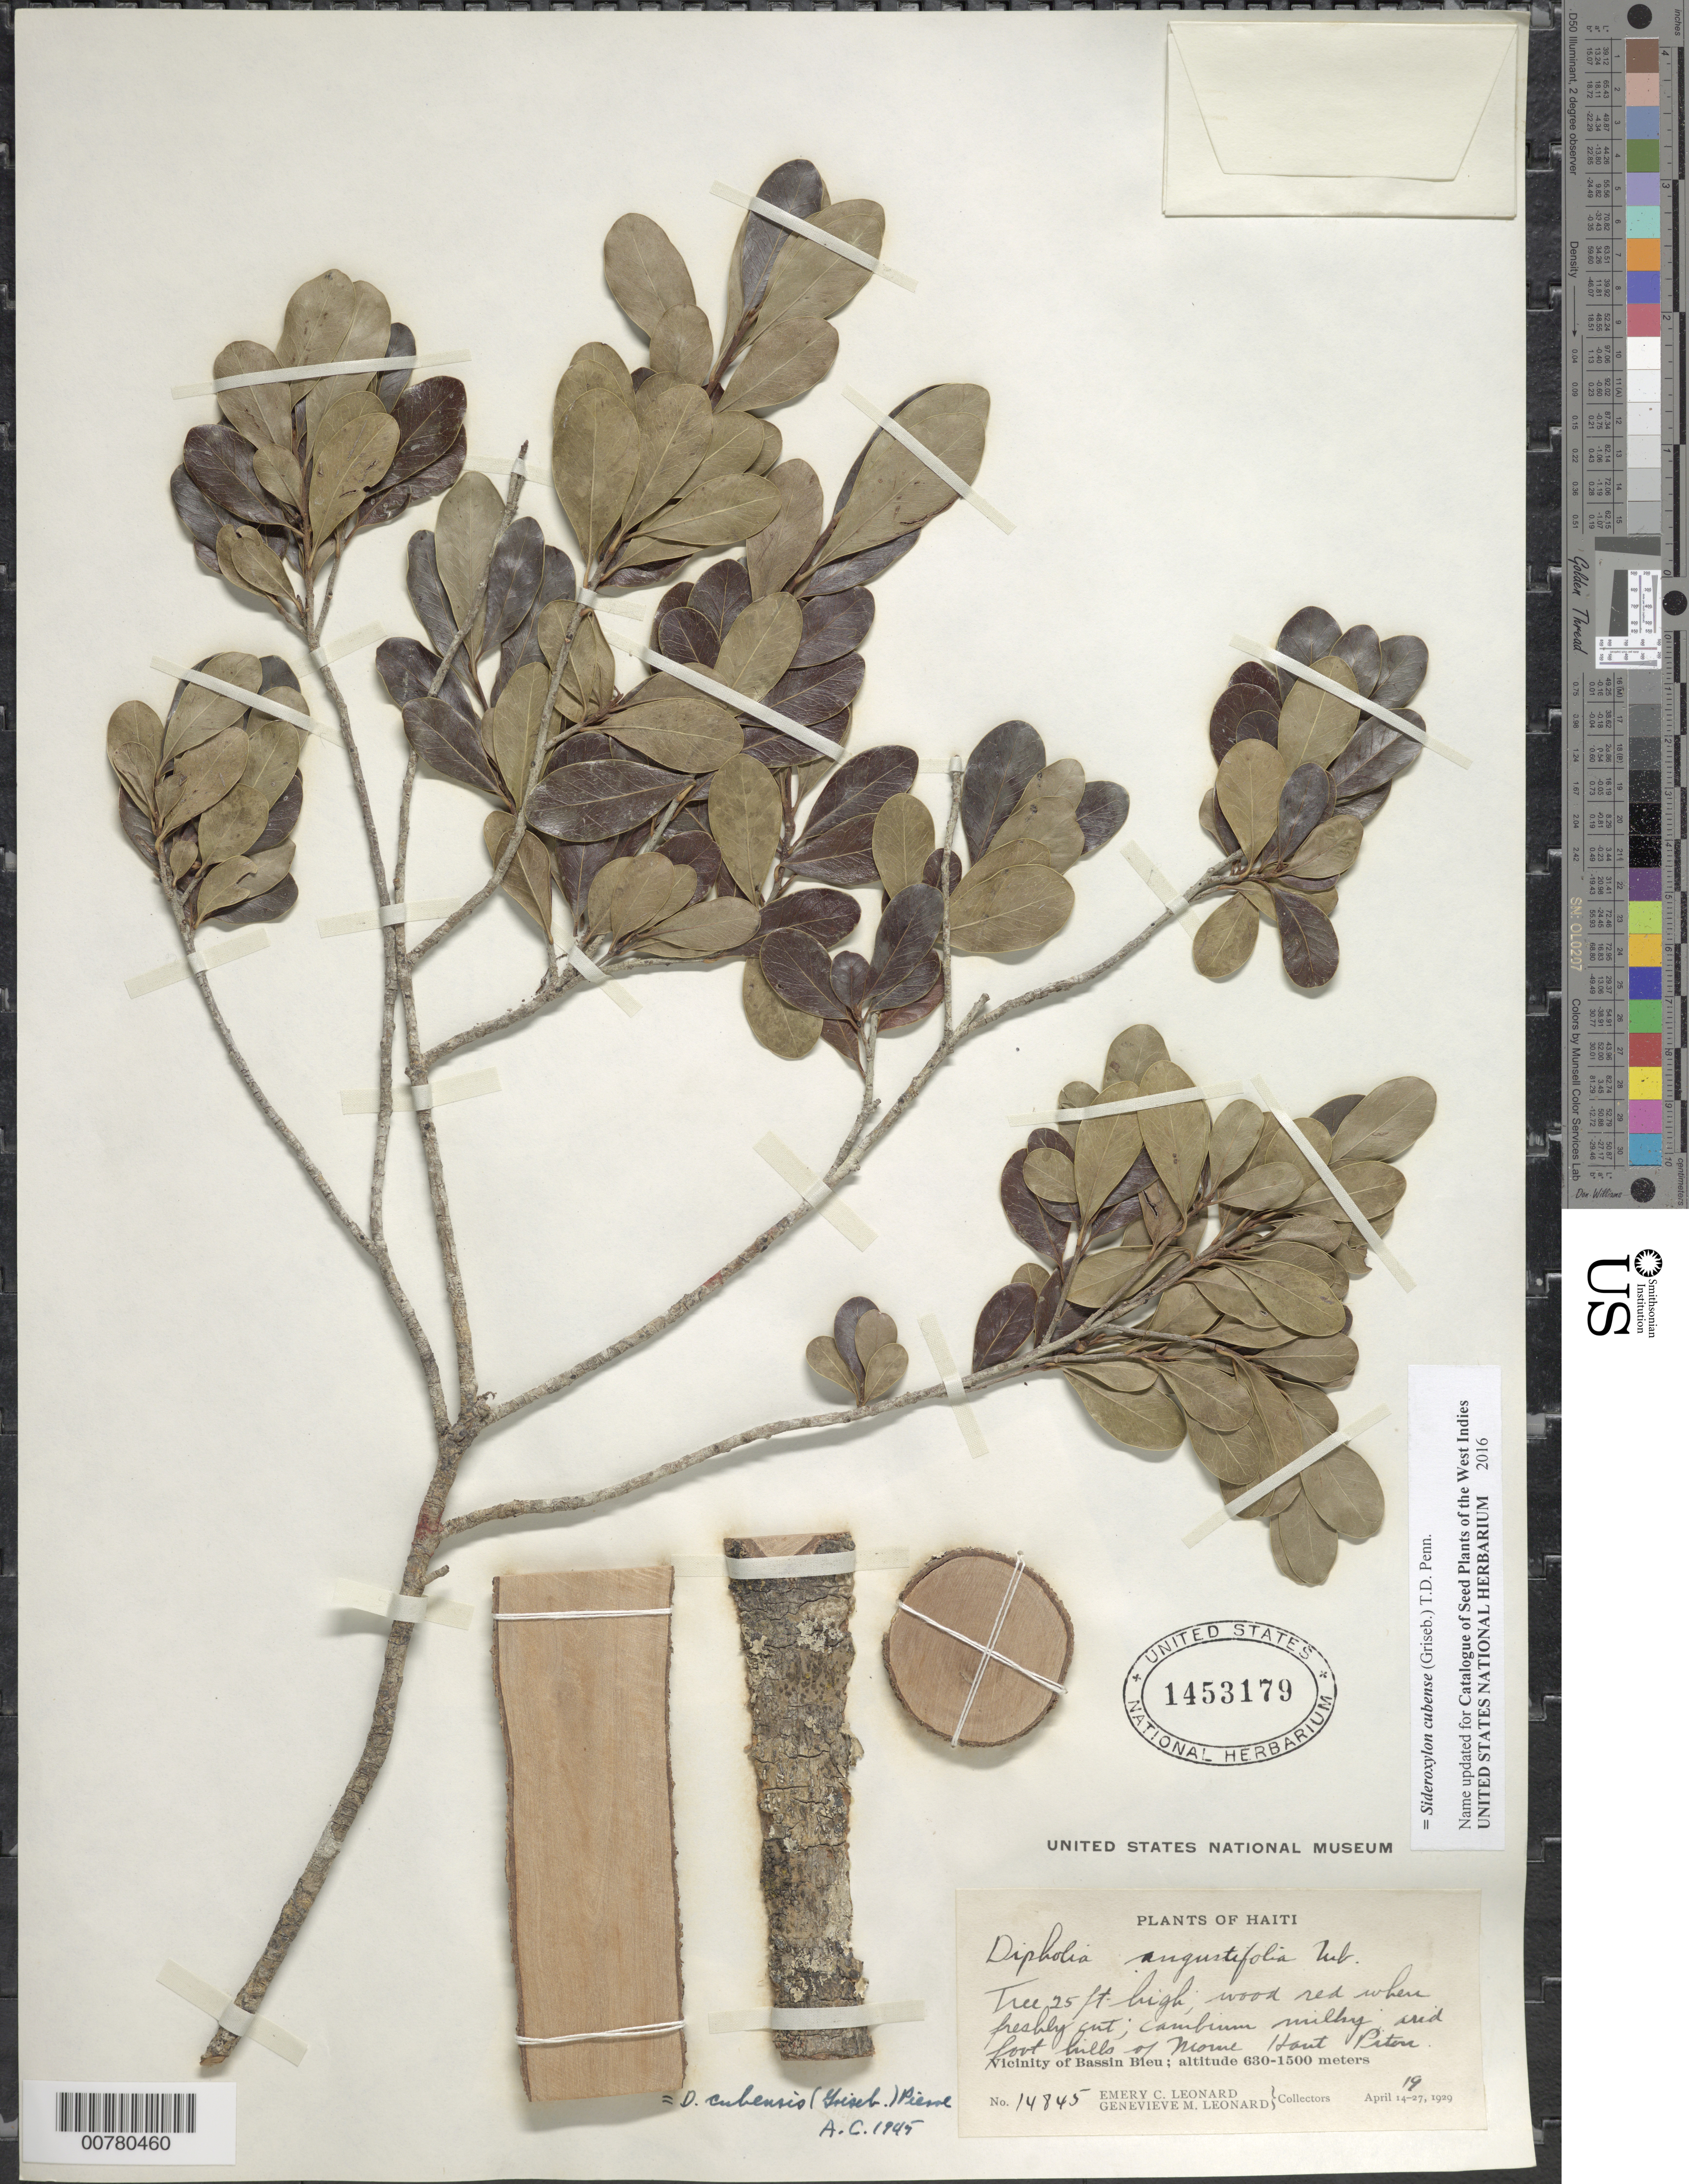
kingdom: Plantae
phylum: Tracheophyta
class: Magnoliopsida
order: Ericales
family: Sapotaceae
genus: Sideroxylon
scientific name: Sideroxylon cubense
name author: (Griseb.) T.D. Penn.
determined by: Cronquist, A. J.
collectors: E. C. Leonard & G. M. Leonard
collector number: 14845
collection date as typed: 19 Apr 1929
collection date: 1929-04-19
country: Haiti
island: Hispaniola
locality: Vicinity of Bassin Bleu, Morne Haut Piton.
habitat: Arid foot hills.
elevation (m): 630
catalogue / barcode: US 1453179